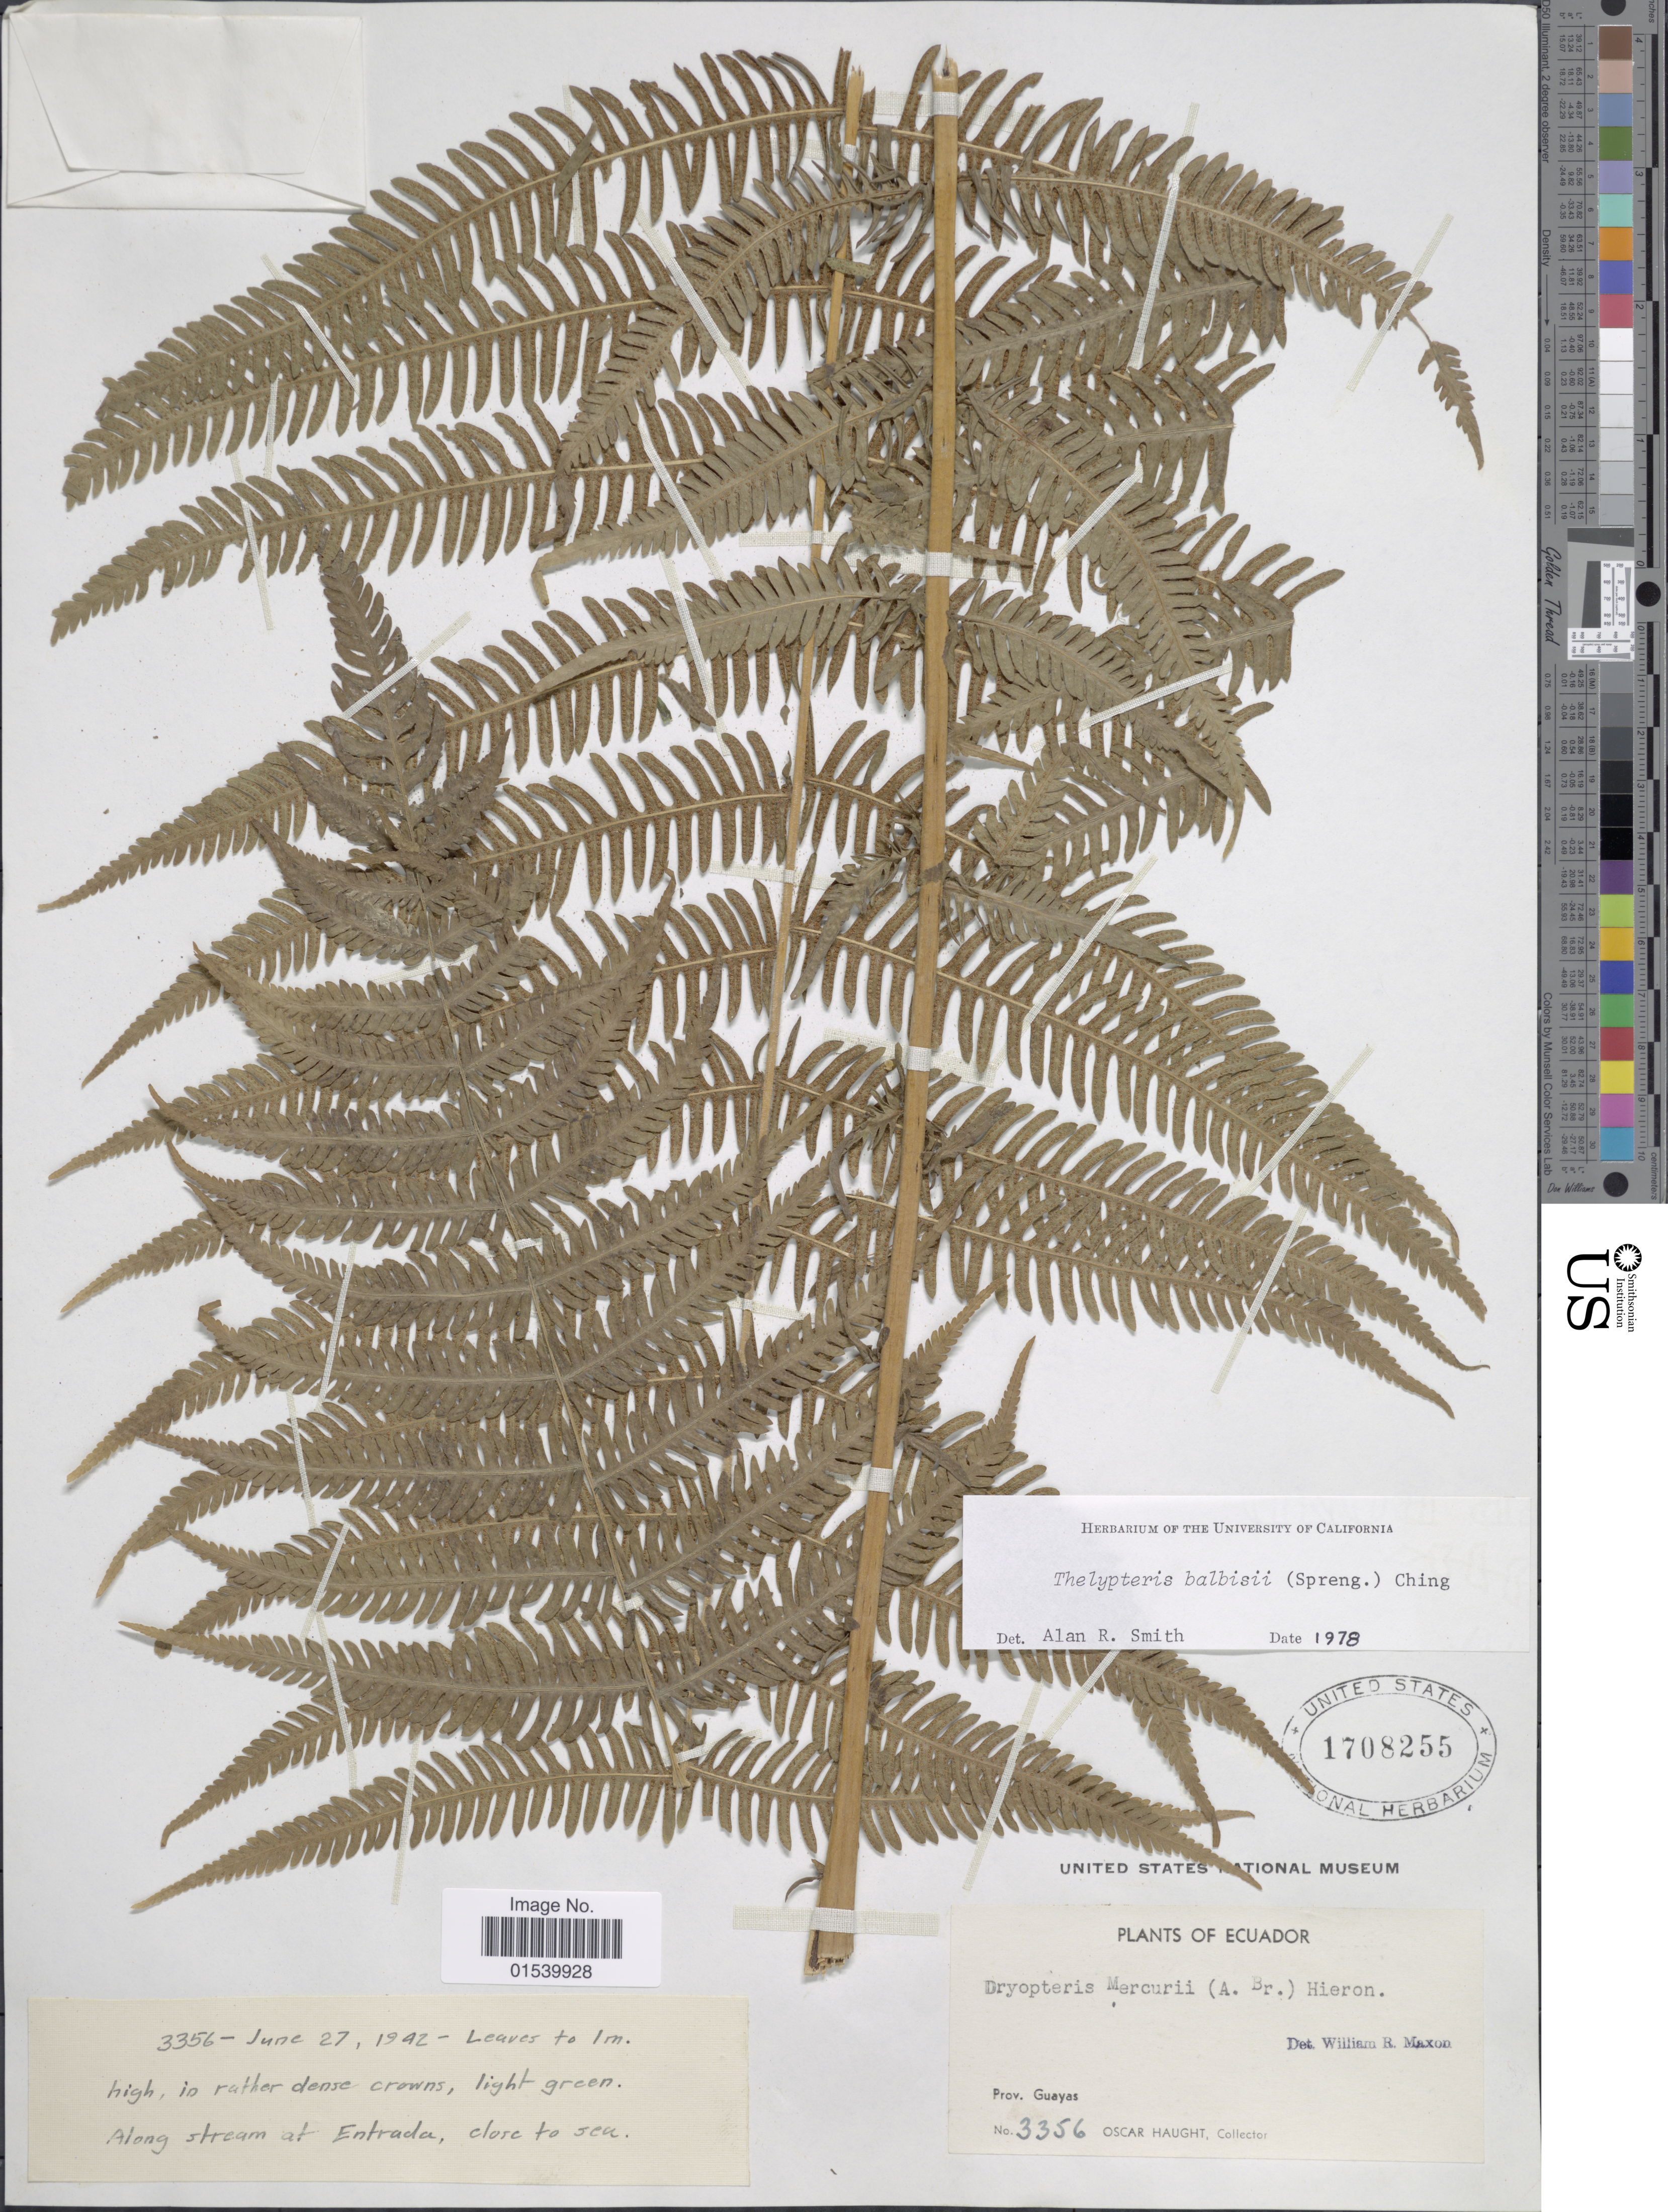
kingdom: Plantae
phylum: Tracheophyta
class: Polypodiopsida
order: Polypodiales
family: Thelypteridaceae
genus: Amauropelta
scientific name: Amauropelta balbisii (Spreng.) comb. nov., ined. 2015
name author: (Spreng.)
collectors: O. L. Haught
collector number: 3356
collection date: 1942-06-27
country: Ecuador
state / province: Guayas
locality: Along stream at Entrada, close to sea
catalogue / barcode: US 1708255